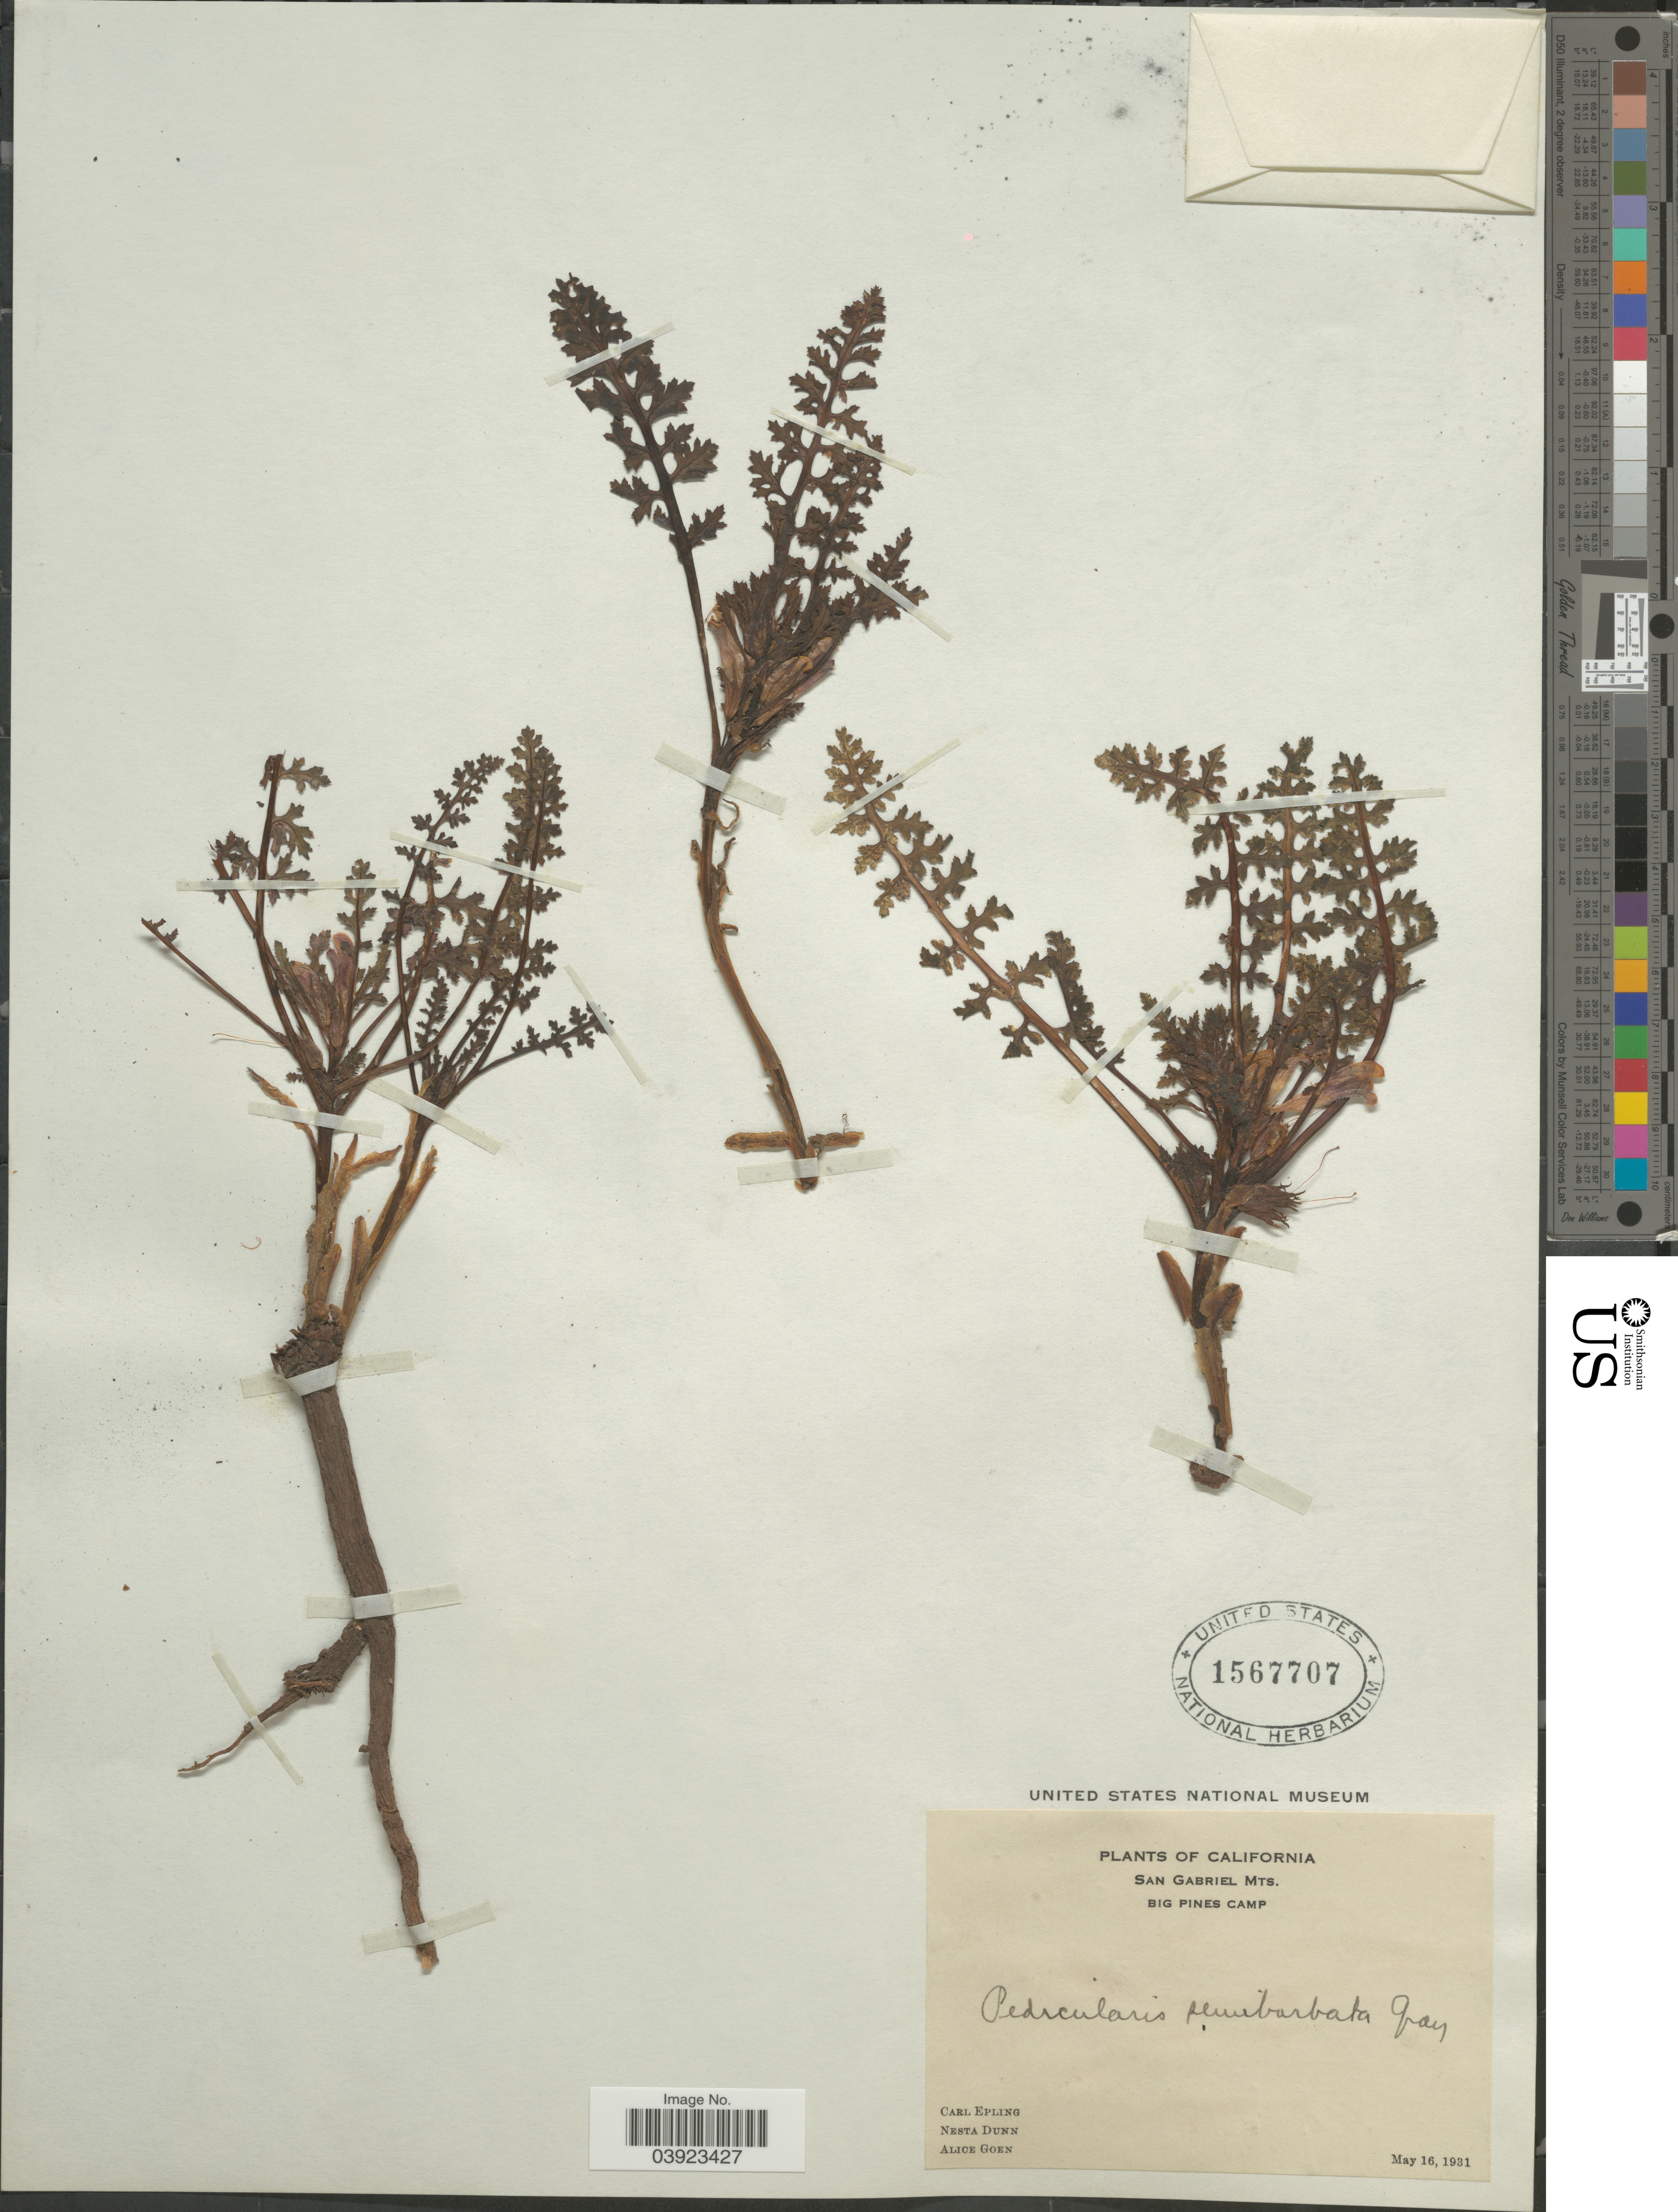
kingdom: Plantae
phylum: Tracheophyta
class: Magnoliopsida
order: Lamiales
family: Orobanchaceae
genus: Pedicularis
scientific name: Pedicularis semibarbata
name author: A. Gray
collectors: C. C. Epling, N. Dunn & A. Goen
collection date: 1931-05-16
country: United States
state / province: California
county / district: Los Angeles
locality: San Gabriel Mts. Big Pines Camp.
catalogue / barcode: US 1567707